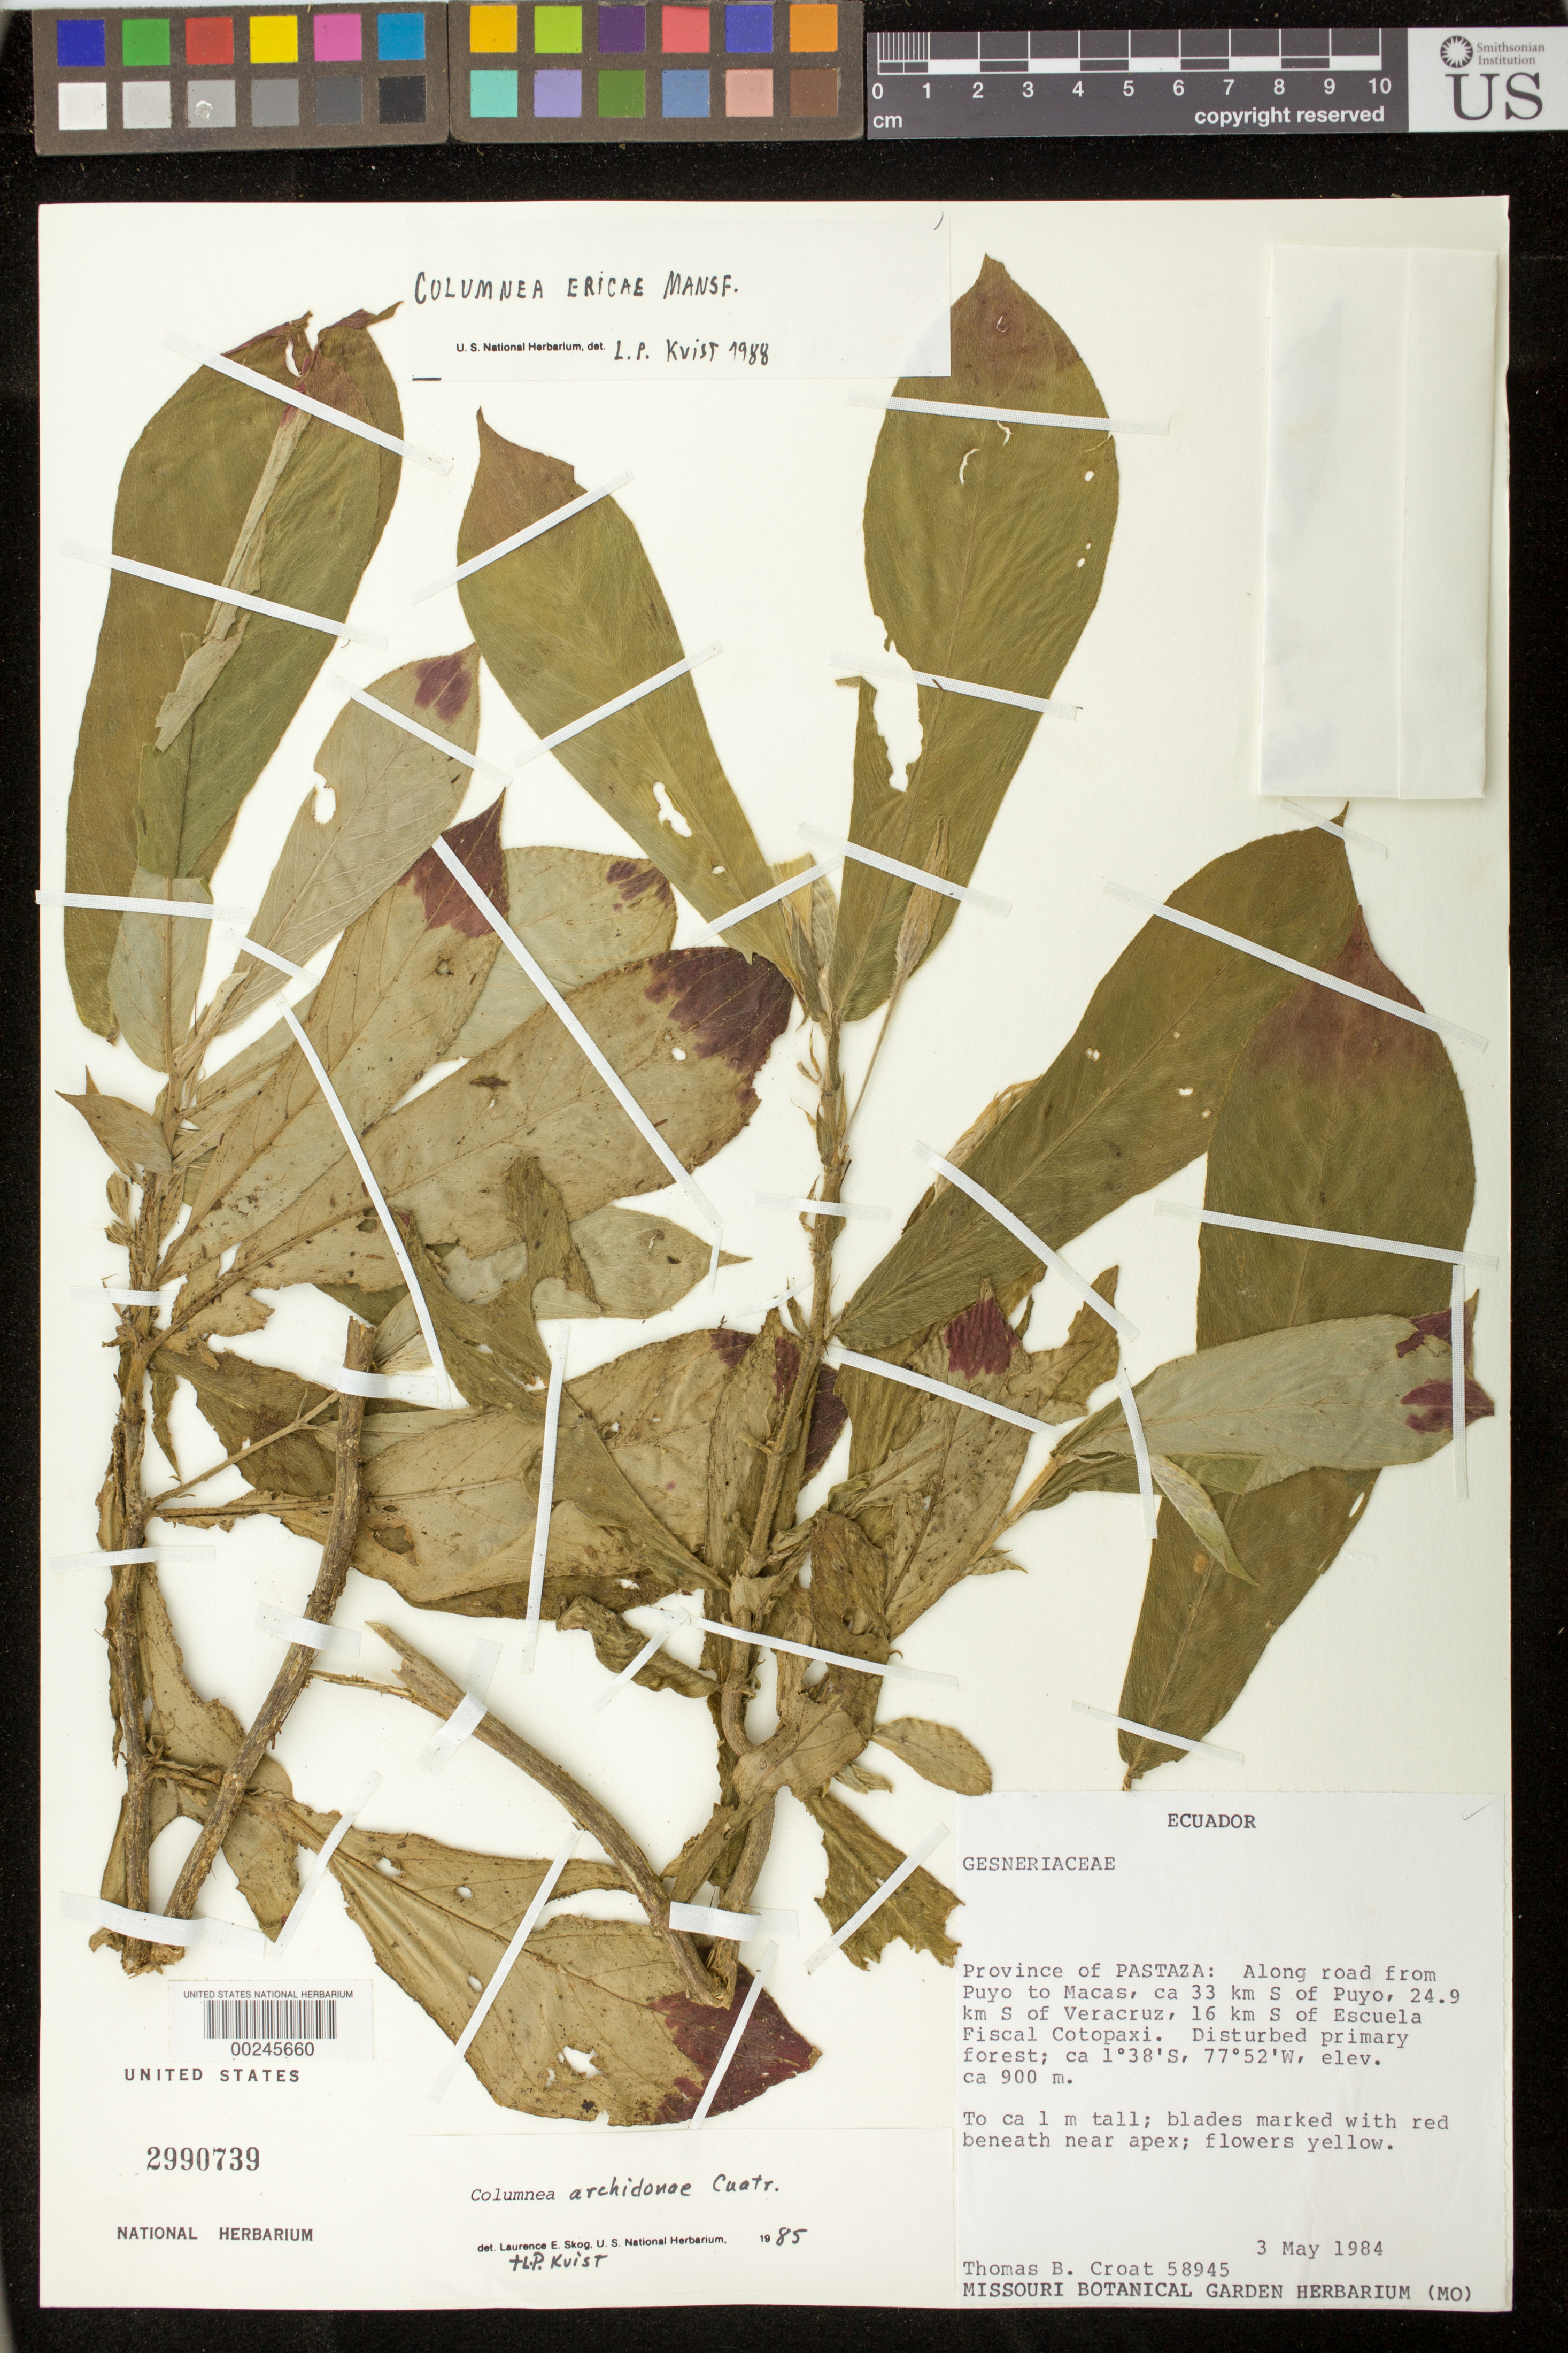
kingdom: Plantae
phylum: Tracheophyta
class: Magnoliopsida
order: Lamiales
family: Gesneriaceae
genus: Columnea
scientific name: Columnea ericae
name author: Mansf.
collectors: T. B. Croat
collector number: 58945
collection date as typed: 03 May 1984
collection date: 1984-05-03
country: Ecuador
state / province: Pastaza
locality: Along road from Puyo to Macas, ca 33 km S of Puyo, 24.9 km S of Veracruz, 16 km S of Escuela Fiscal Cotopaxi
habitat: Disturbed primary forest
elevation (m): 900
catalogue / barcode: US 2990739